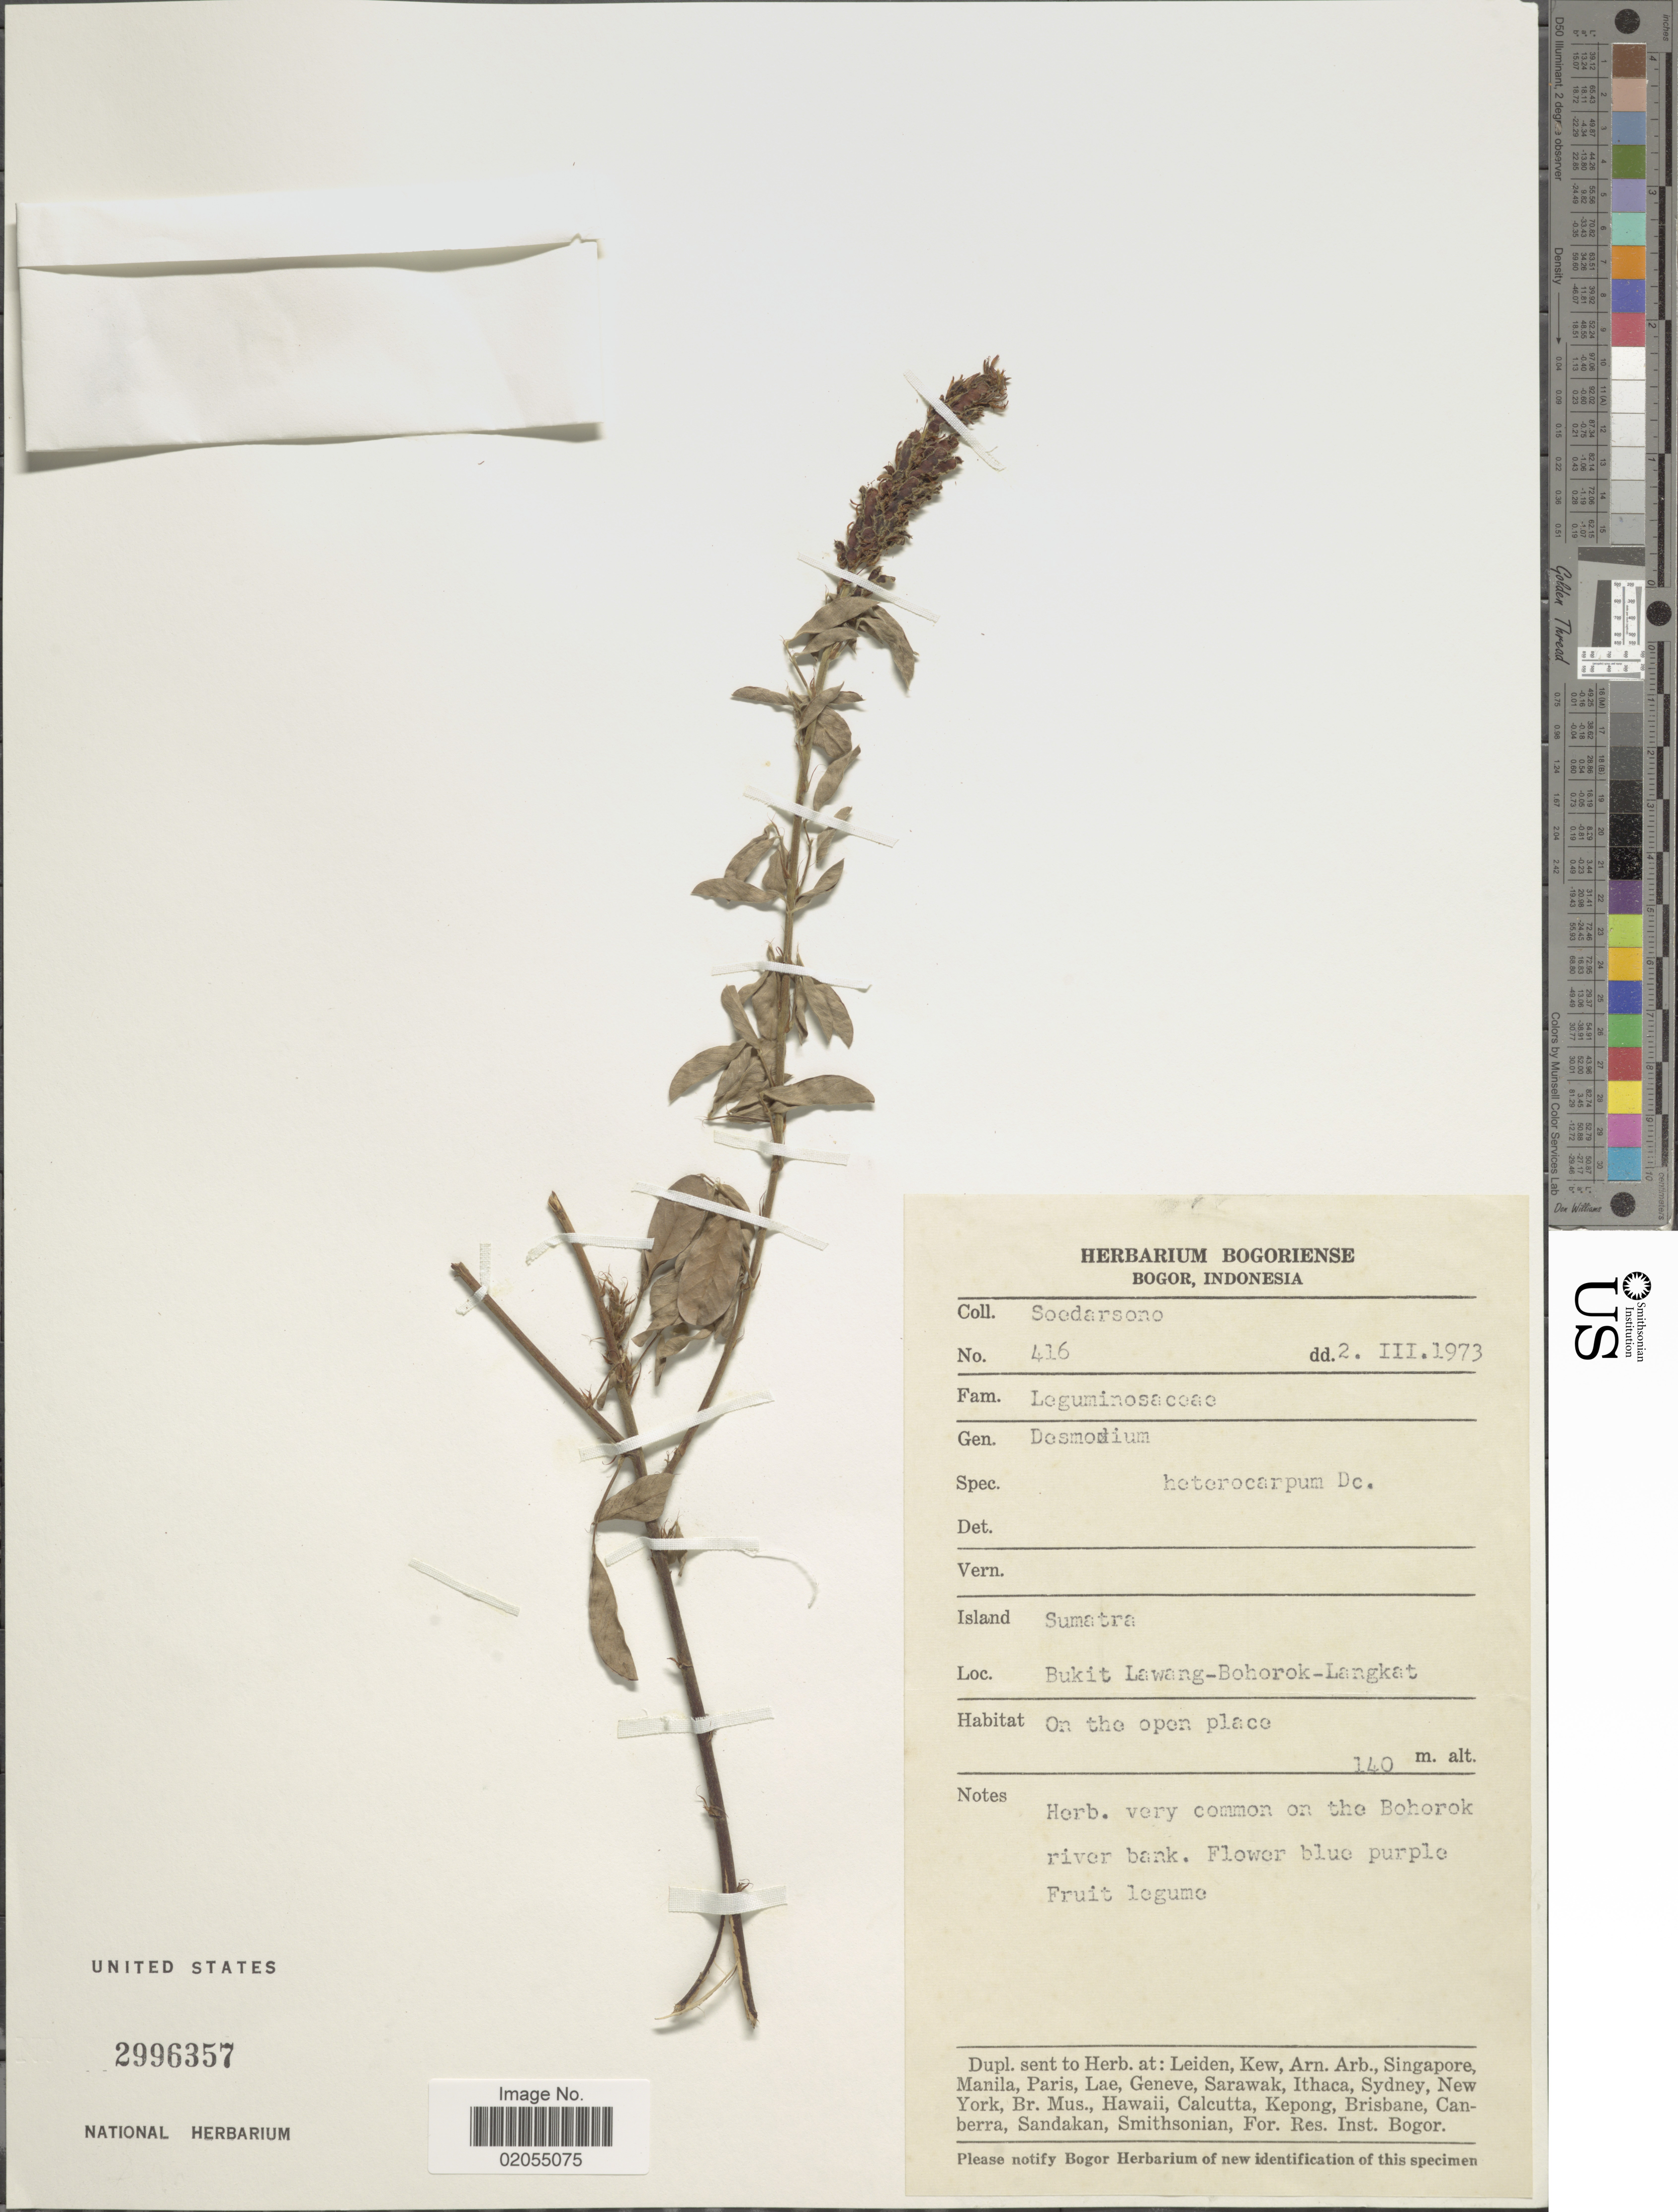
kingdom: Plantae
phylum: Tracheophyta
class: Magnoliopsida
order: Fabales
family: Fabaceae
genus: Grona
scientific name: Grona heterocarpos var. strigosa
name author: (Meeuwen) H. Ohashi & K. Ohashi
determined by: Strong, Mark T., (BOT), Smithsonian Institution - National Museum of Natural History (UNITED STATES)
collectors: Soedarsono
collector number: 416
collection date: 1973-03-02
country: Indonesia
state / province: Sumatra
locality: Island Sumatra. Bukit Lawang-Bohorok-Langkat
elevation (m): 140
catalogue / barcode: US 2996357